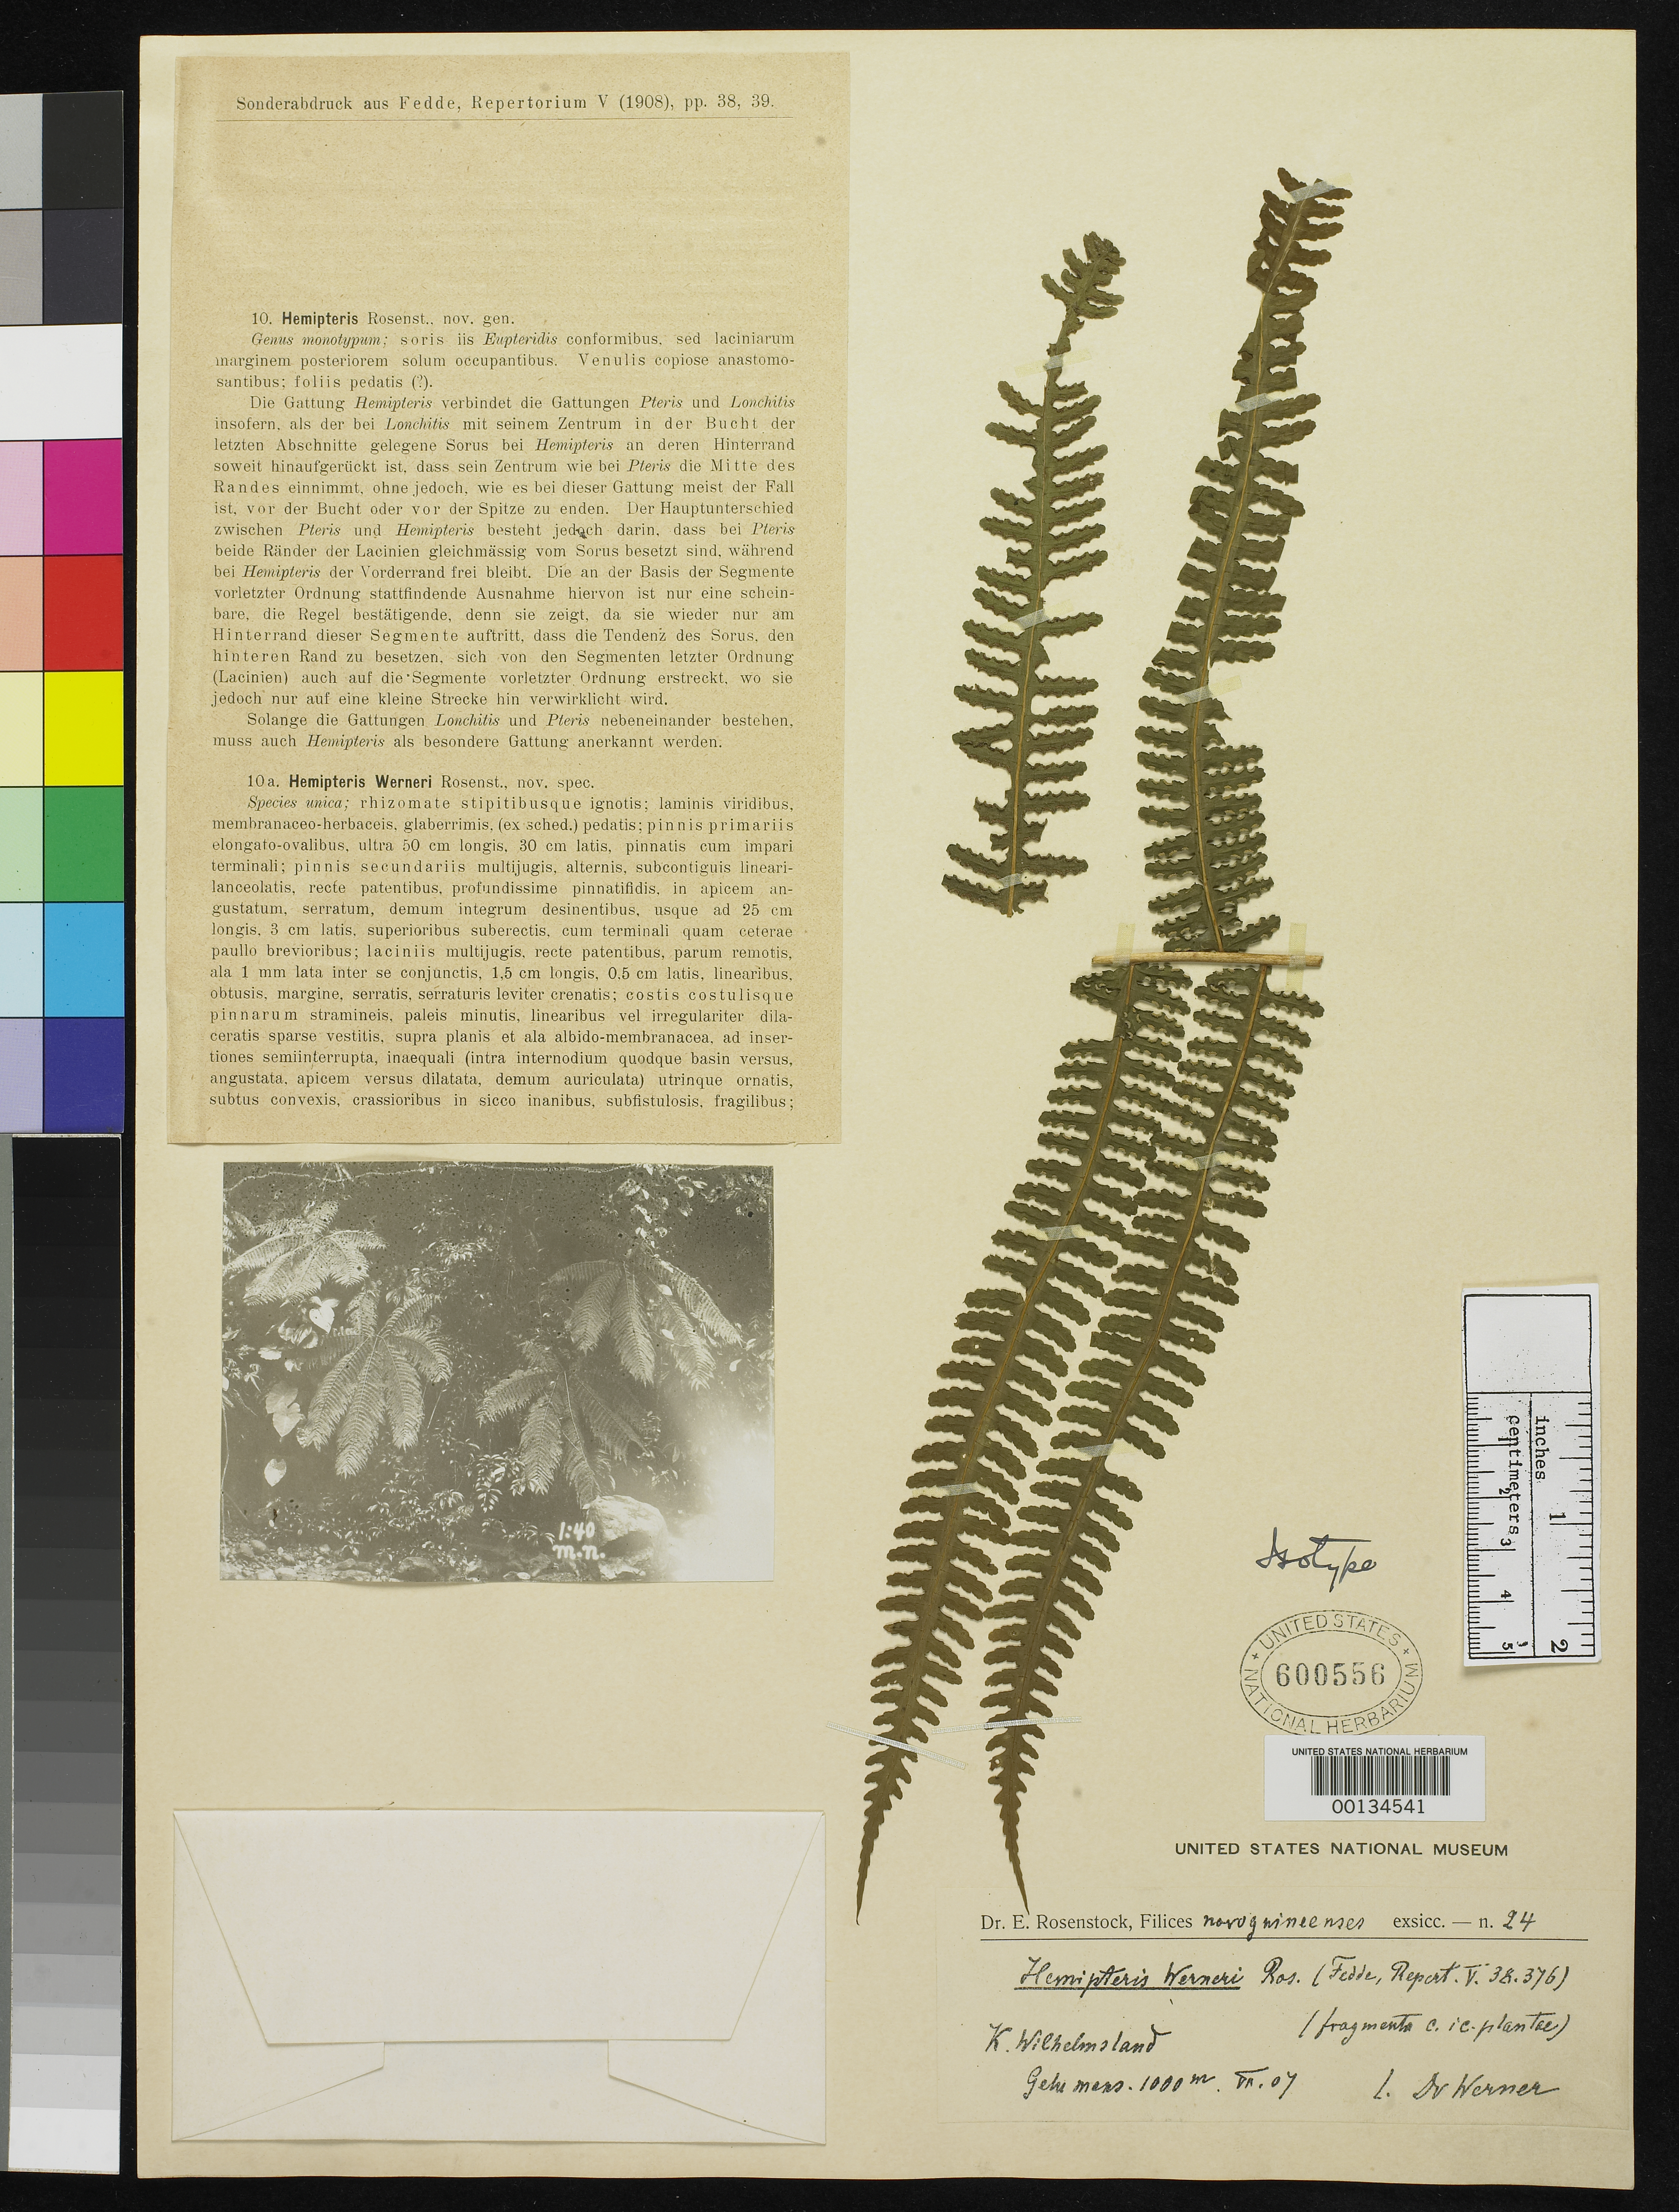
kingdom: Plantae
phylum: Tracheophyta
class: Polypodiopsida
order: Polypodiales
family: Pteridaceae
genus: Hemipteris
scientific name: Hemipteris werneri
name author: Rosenst.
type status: Type Collection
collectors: K. Werner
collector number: Rosenstock Exs. 24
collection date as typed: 1907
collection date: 1907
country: Papua New Guinea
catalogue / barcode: US 600556